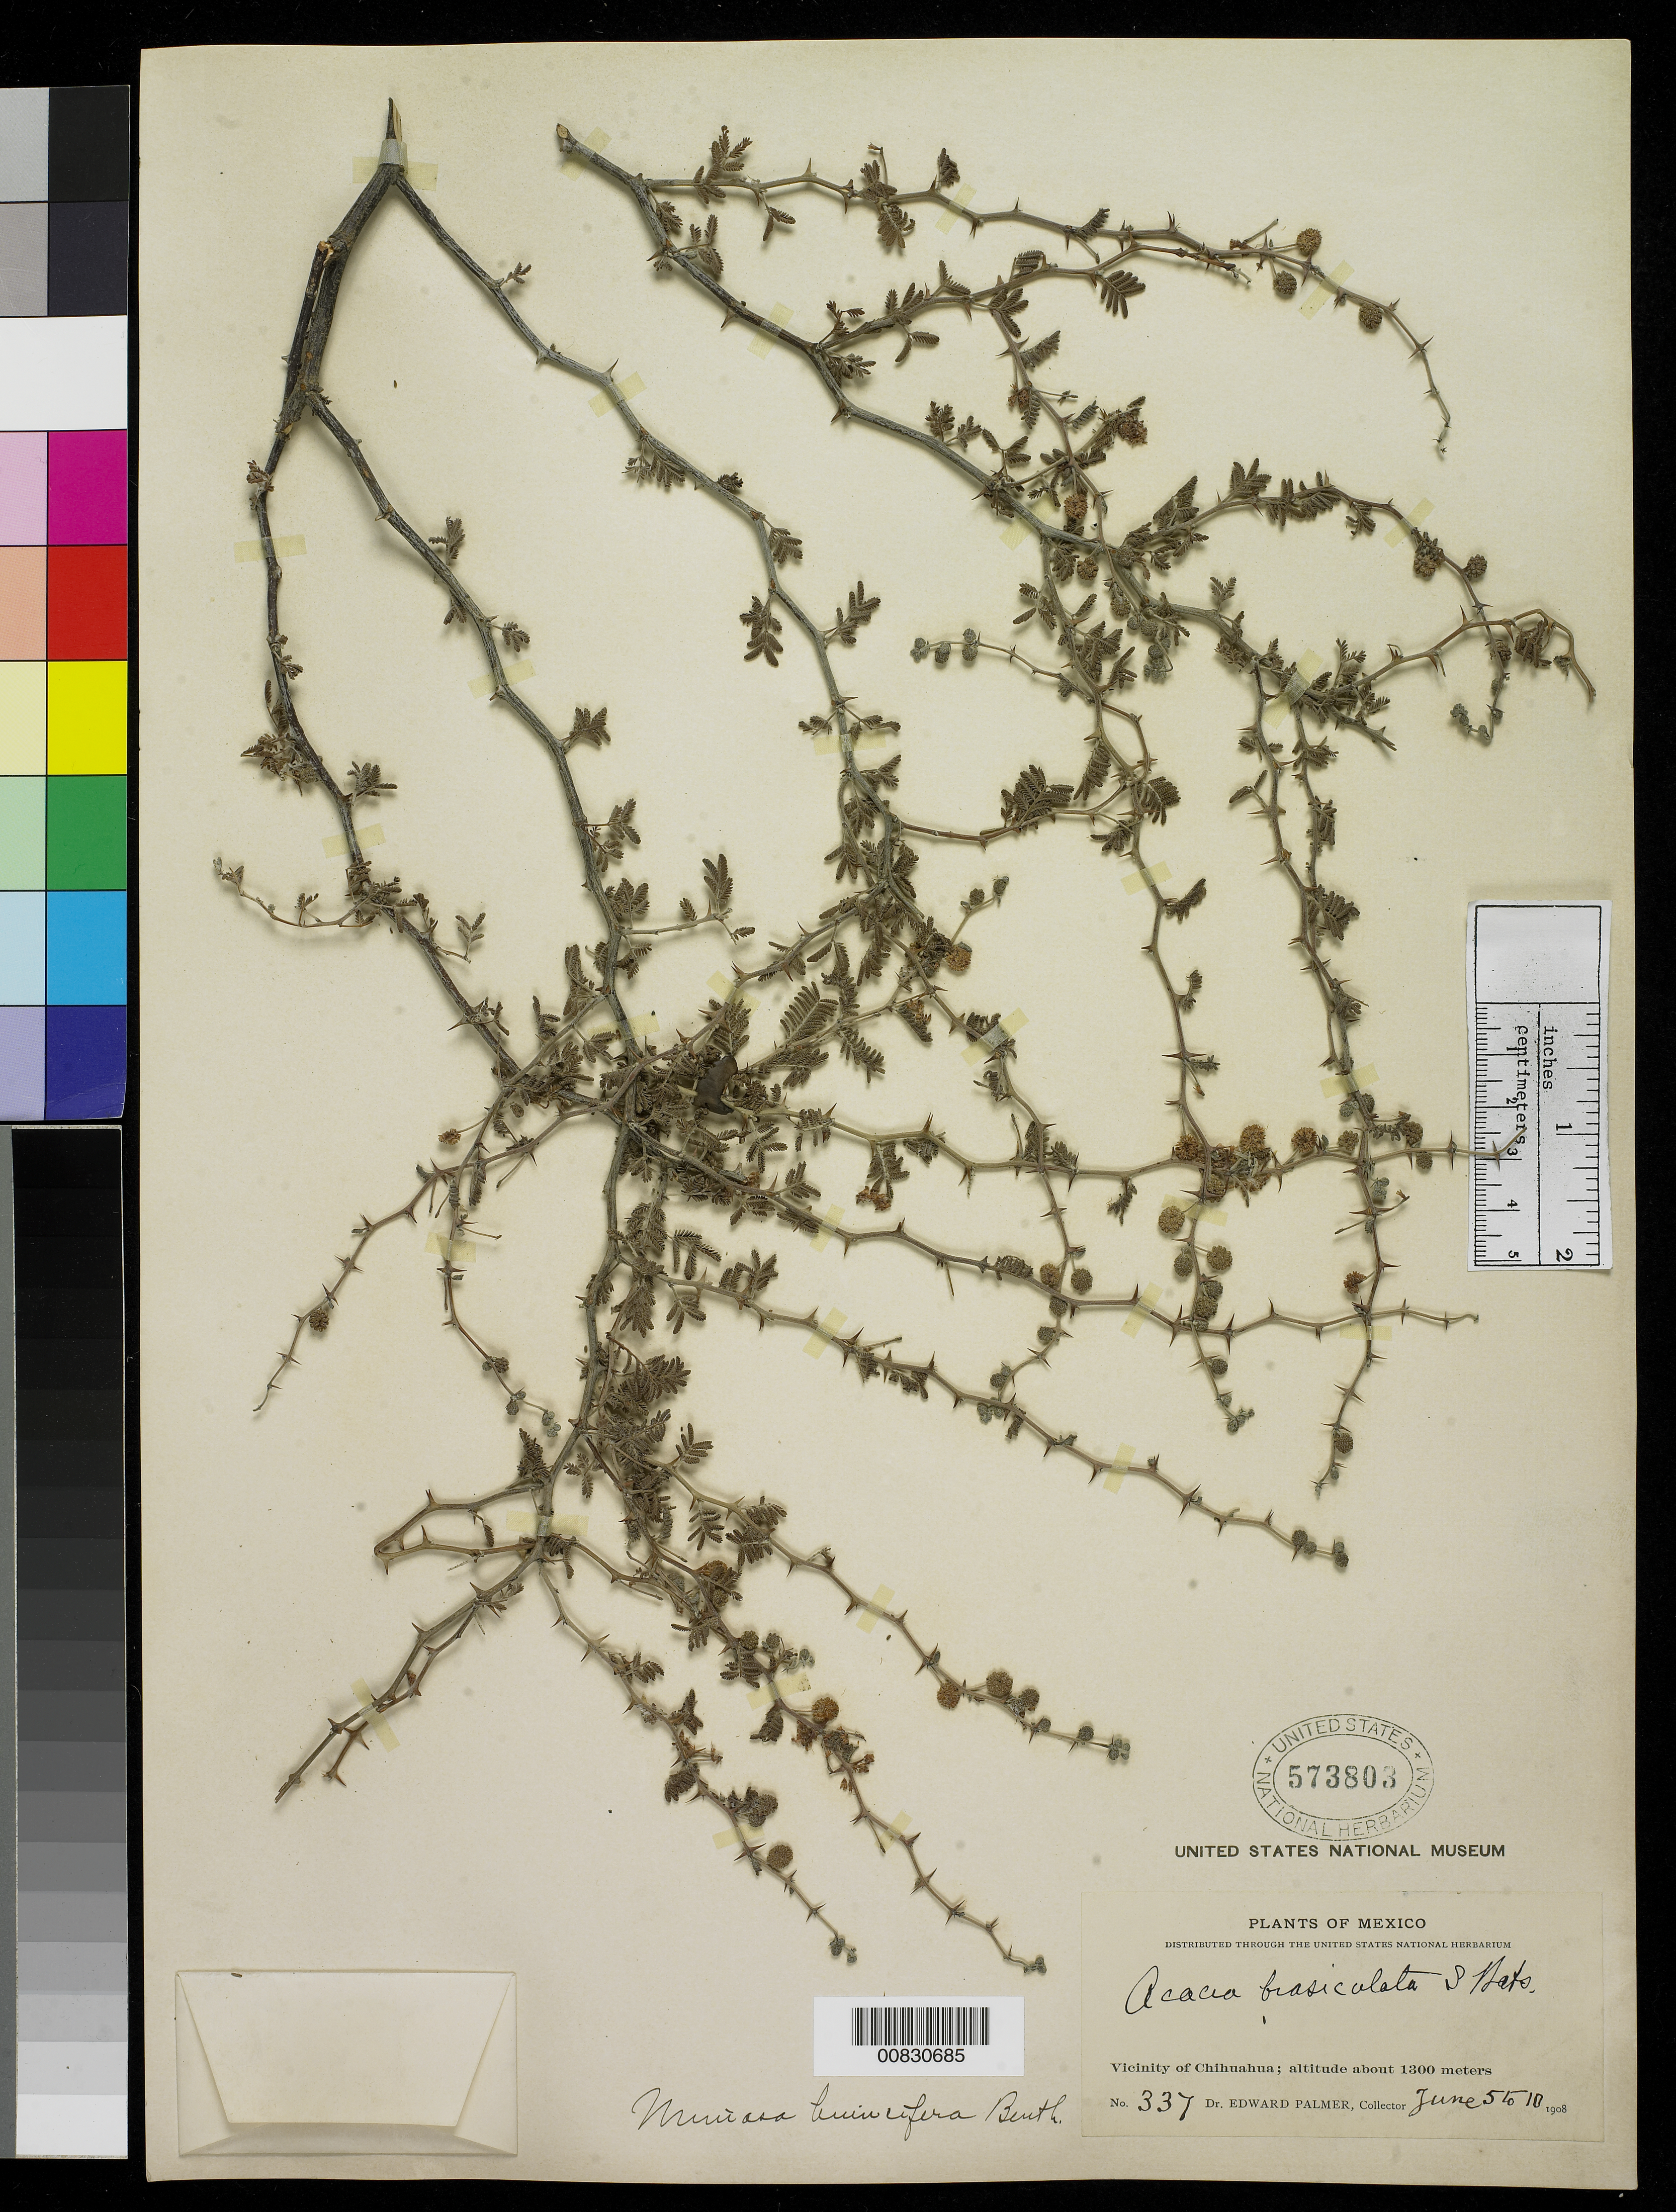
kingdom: Plantae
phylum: Tracheophyta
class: Magnoliopsida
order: Fabales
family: Fabaceae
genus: Mimosa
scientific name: Mimosa biuncifera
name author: Benth.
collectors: E. Palmer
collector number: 337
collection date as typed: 05 Jun 1908 to 10 Jun 1908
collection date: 1908-06-05/1908-06-10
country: Mexico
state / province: Chihuahua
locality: Vicinity of Chihuahua.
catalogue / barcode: US 573803